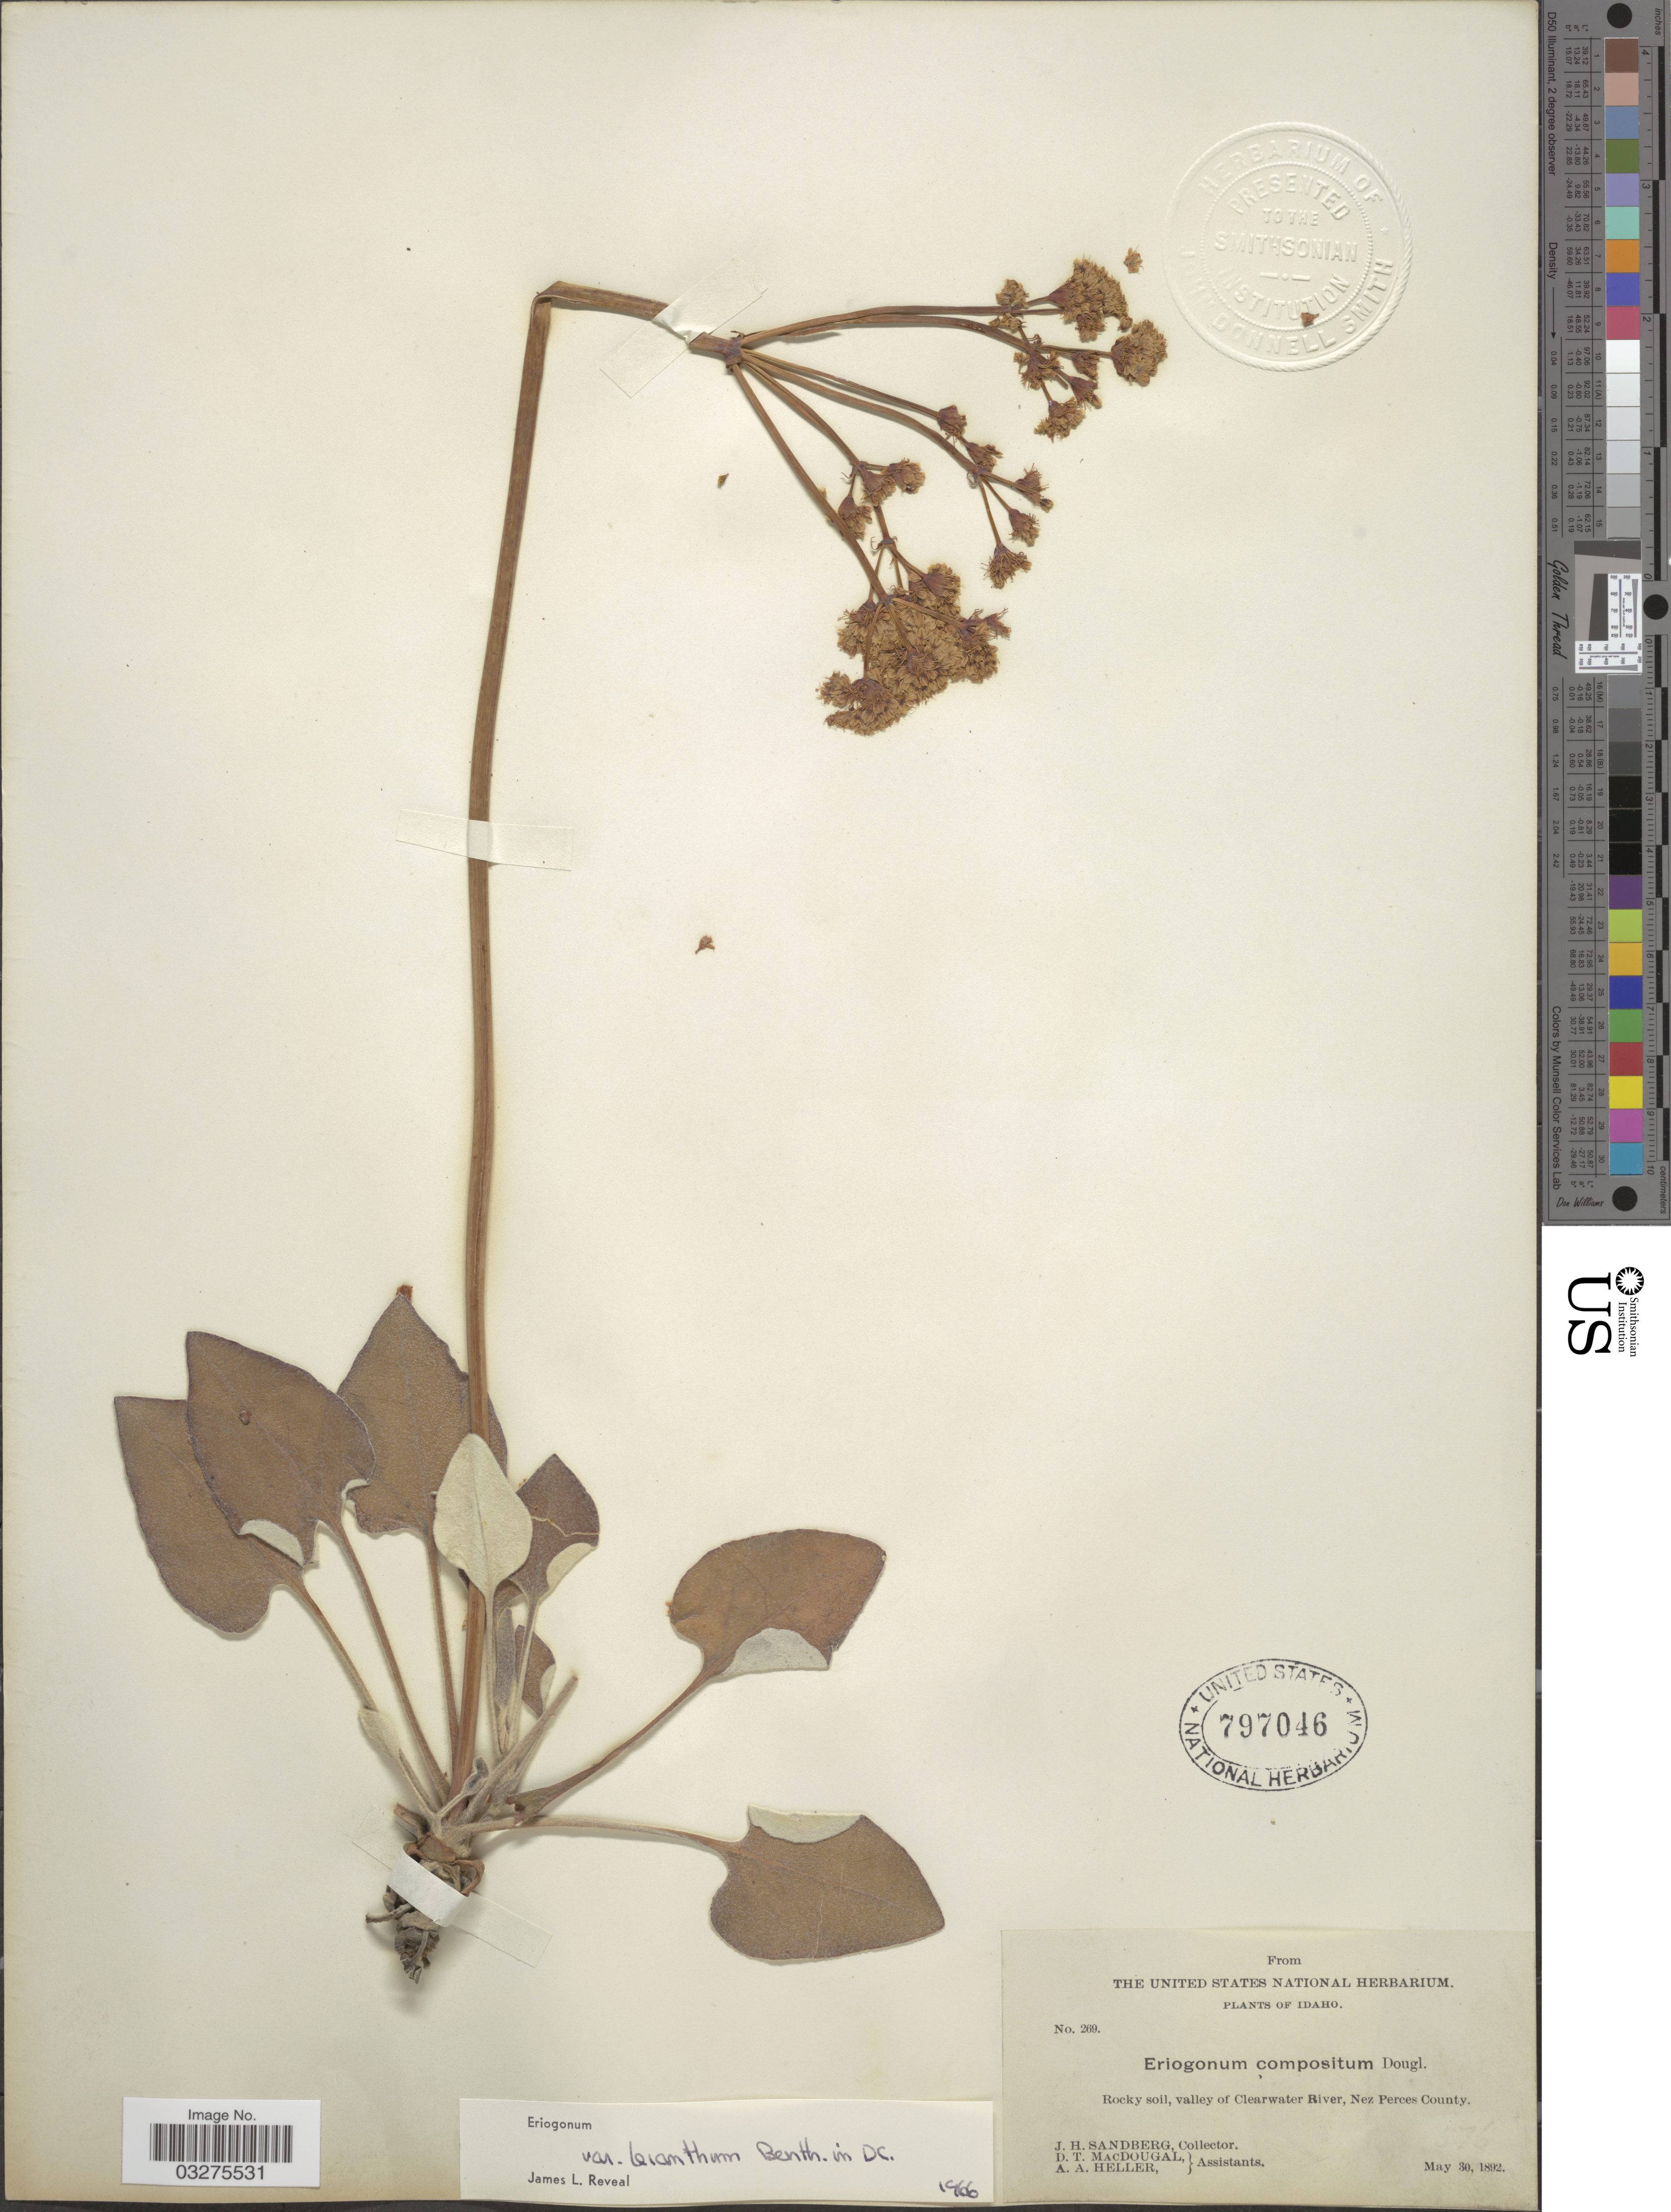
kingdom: Plantae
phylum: Tracheophyta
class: Magnoliopsida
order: Caryophyllales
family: Polygonaceae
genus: Eriogonum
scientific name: Eriogonum compositum var. leianthum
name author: Hook.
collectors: J. H. Sandberg, D. T. MacDougal & A. A. Heller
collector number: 269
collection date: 1892-05-30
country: United States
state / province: Idaho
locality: Valley of Clearwater River, Nez Perces County.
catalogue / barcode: US 797046